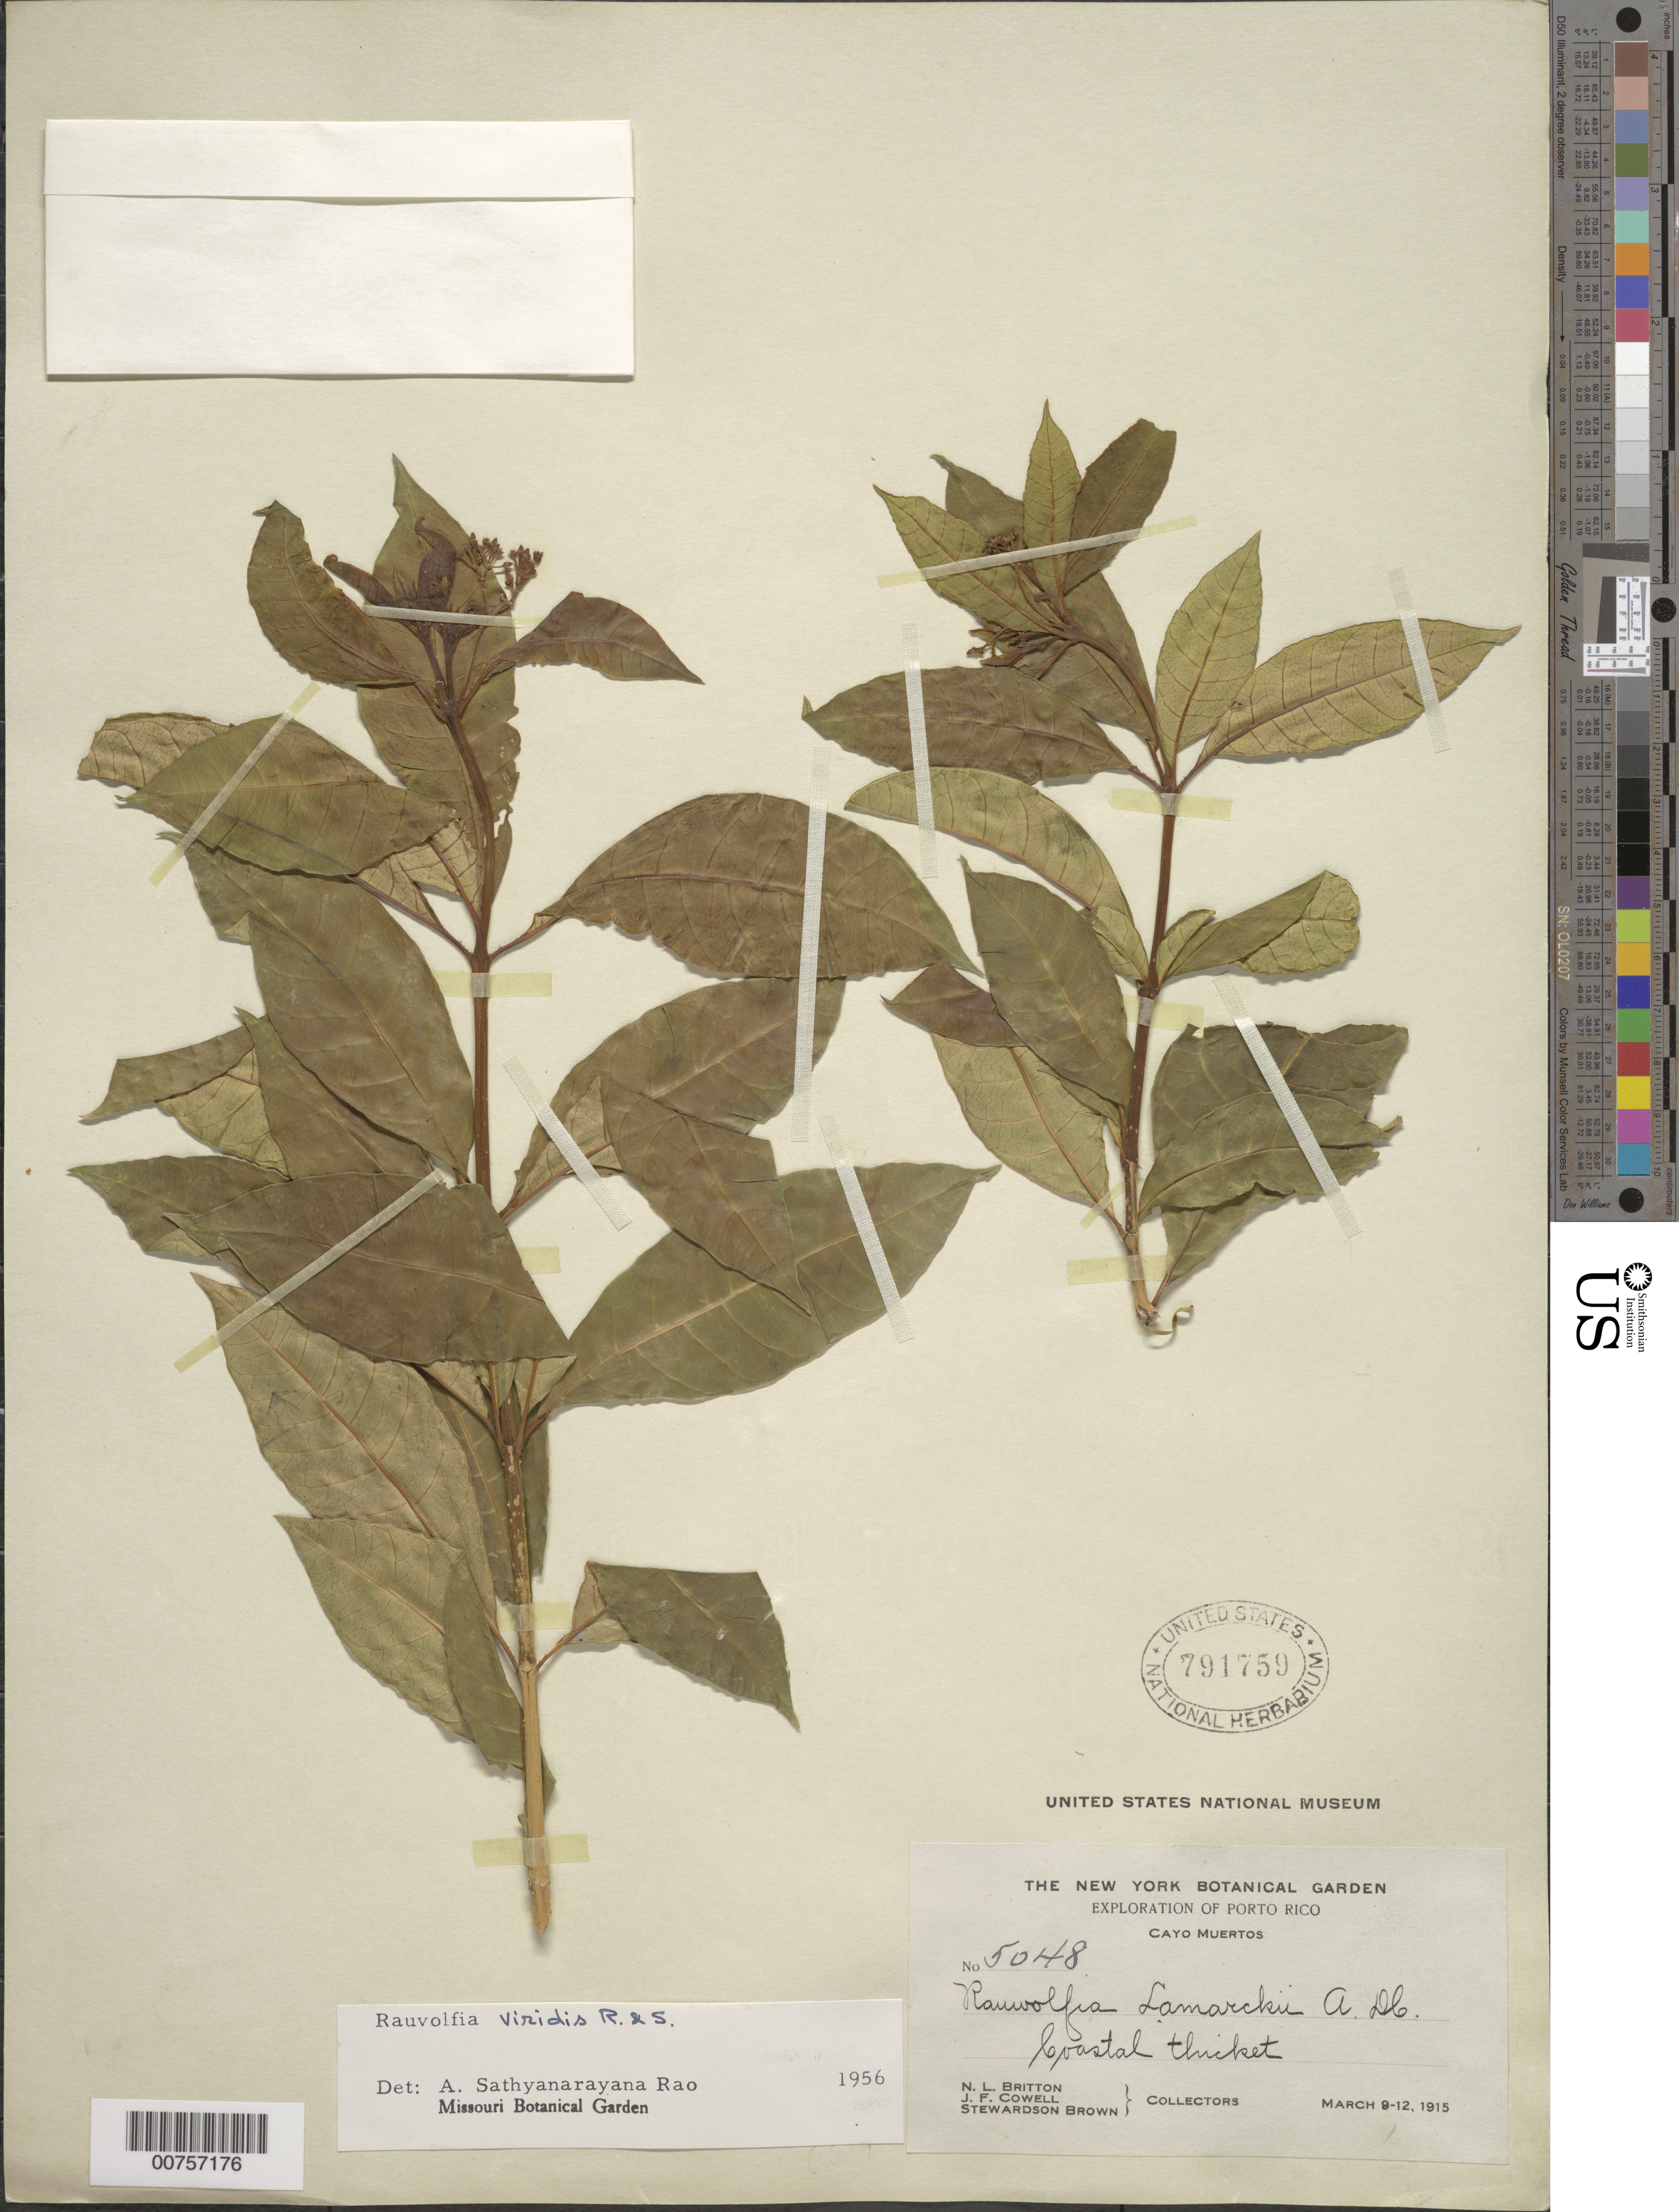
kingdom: Plantae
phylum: Tracheophyta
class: Magnoliopsida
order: Gentianales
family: Apocynaceae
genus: Rauvolfia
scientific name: Rauvolfia viridis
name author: Willd. ex Roem. & Schult.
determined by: Rao, A. S.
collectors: N. Britton, J. F. Cowell & S. Brown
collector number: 5048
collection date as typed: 09 Mar 1915 to 12 Mar 1915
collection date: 1915-03-09/1915-03-12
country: Puerto Rico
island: Caja de Muerto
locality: Cayo Muertos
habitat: Coastal thicket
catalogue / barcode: US 791759